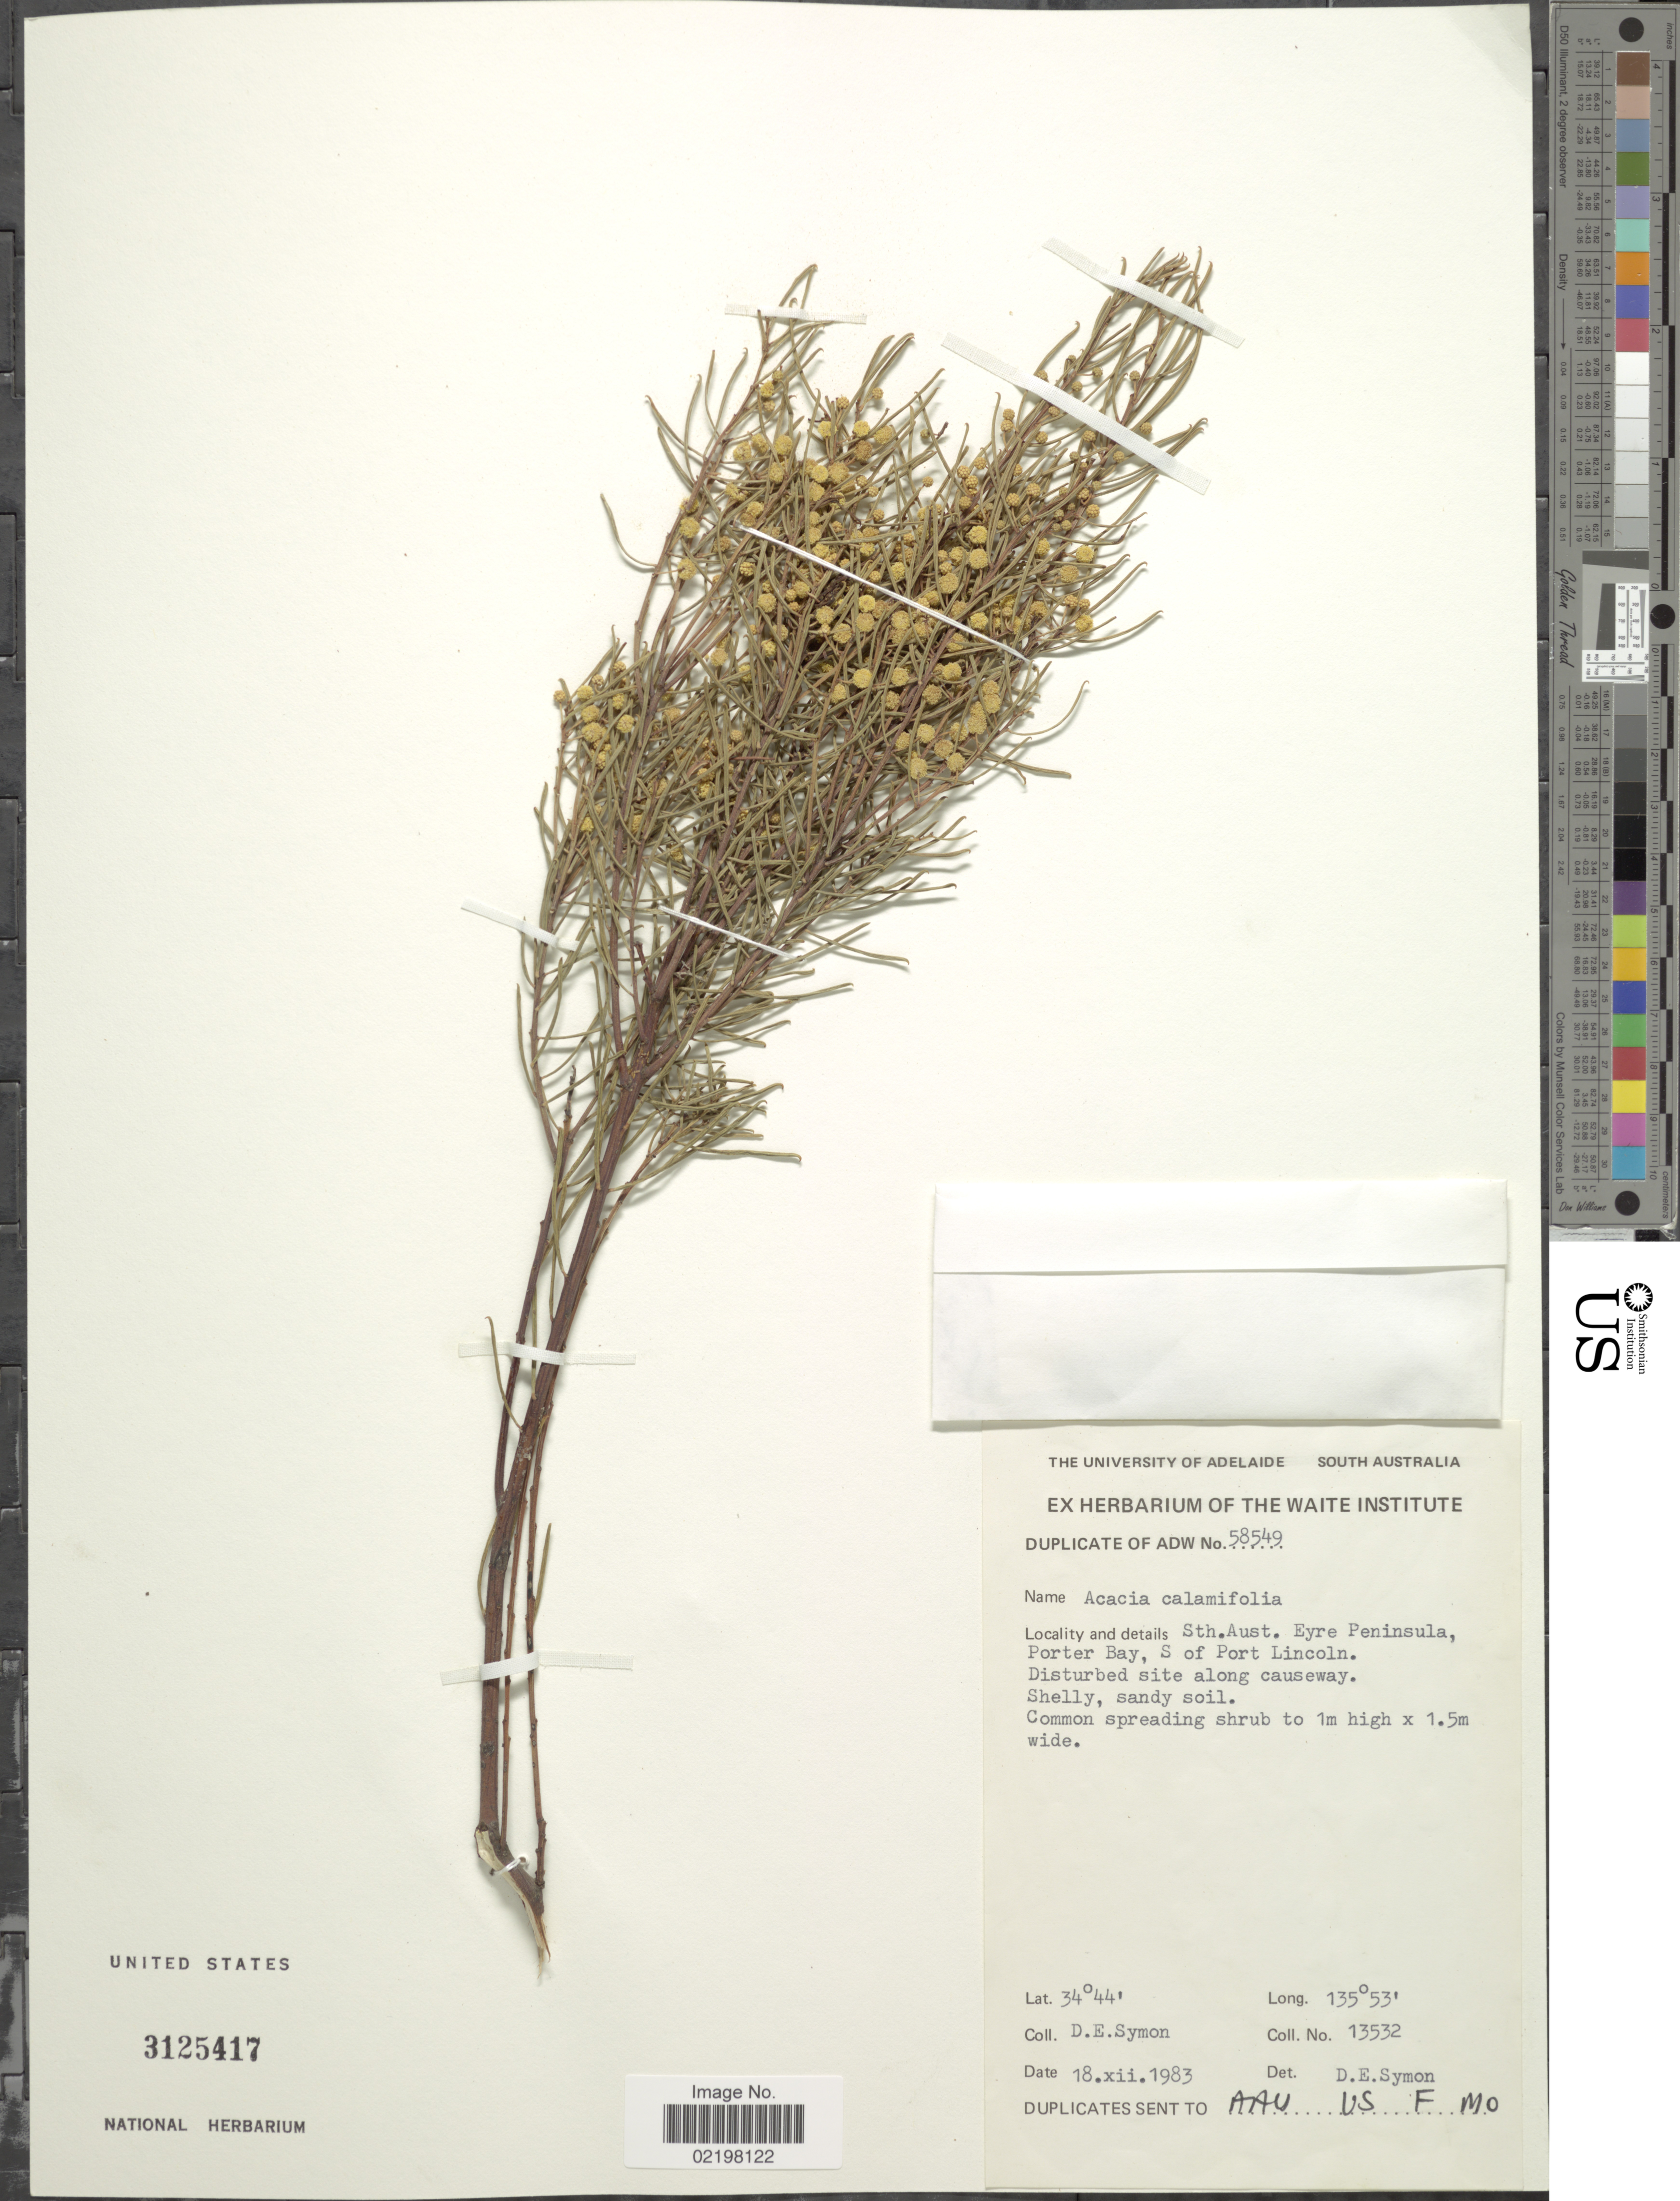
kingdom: Plantae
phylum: Tracheophyta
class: Magnoliopsida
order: Fabales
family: Fabaceae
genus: Acacia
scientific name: Acacia calamifolia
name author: Lindl.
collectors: D. Symon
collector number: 13532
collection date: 1983-12-18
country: Australia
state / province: South Australia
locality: Sth. Aust., Eyre Peninsula, Porter Bay, S of Port Lincoln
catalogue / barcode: US 3125417